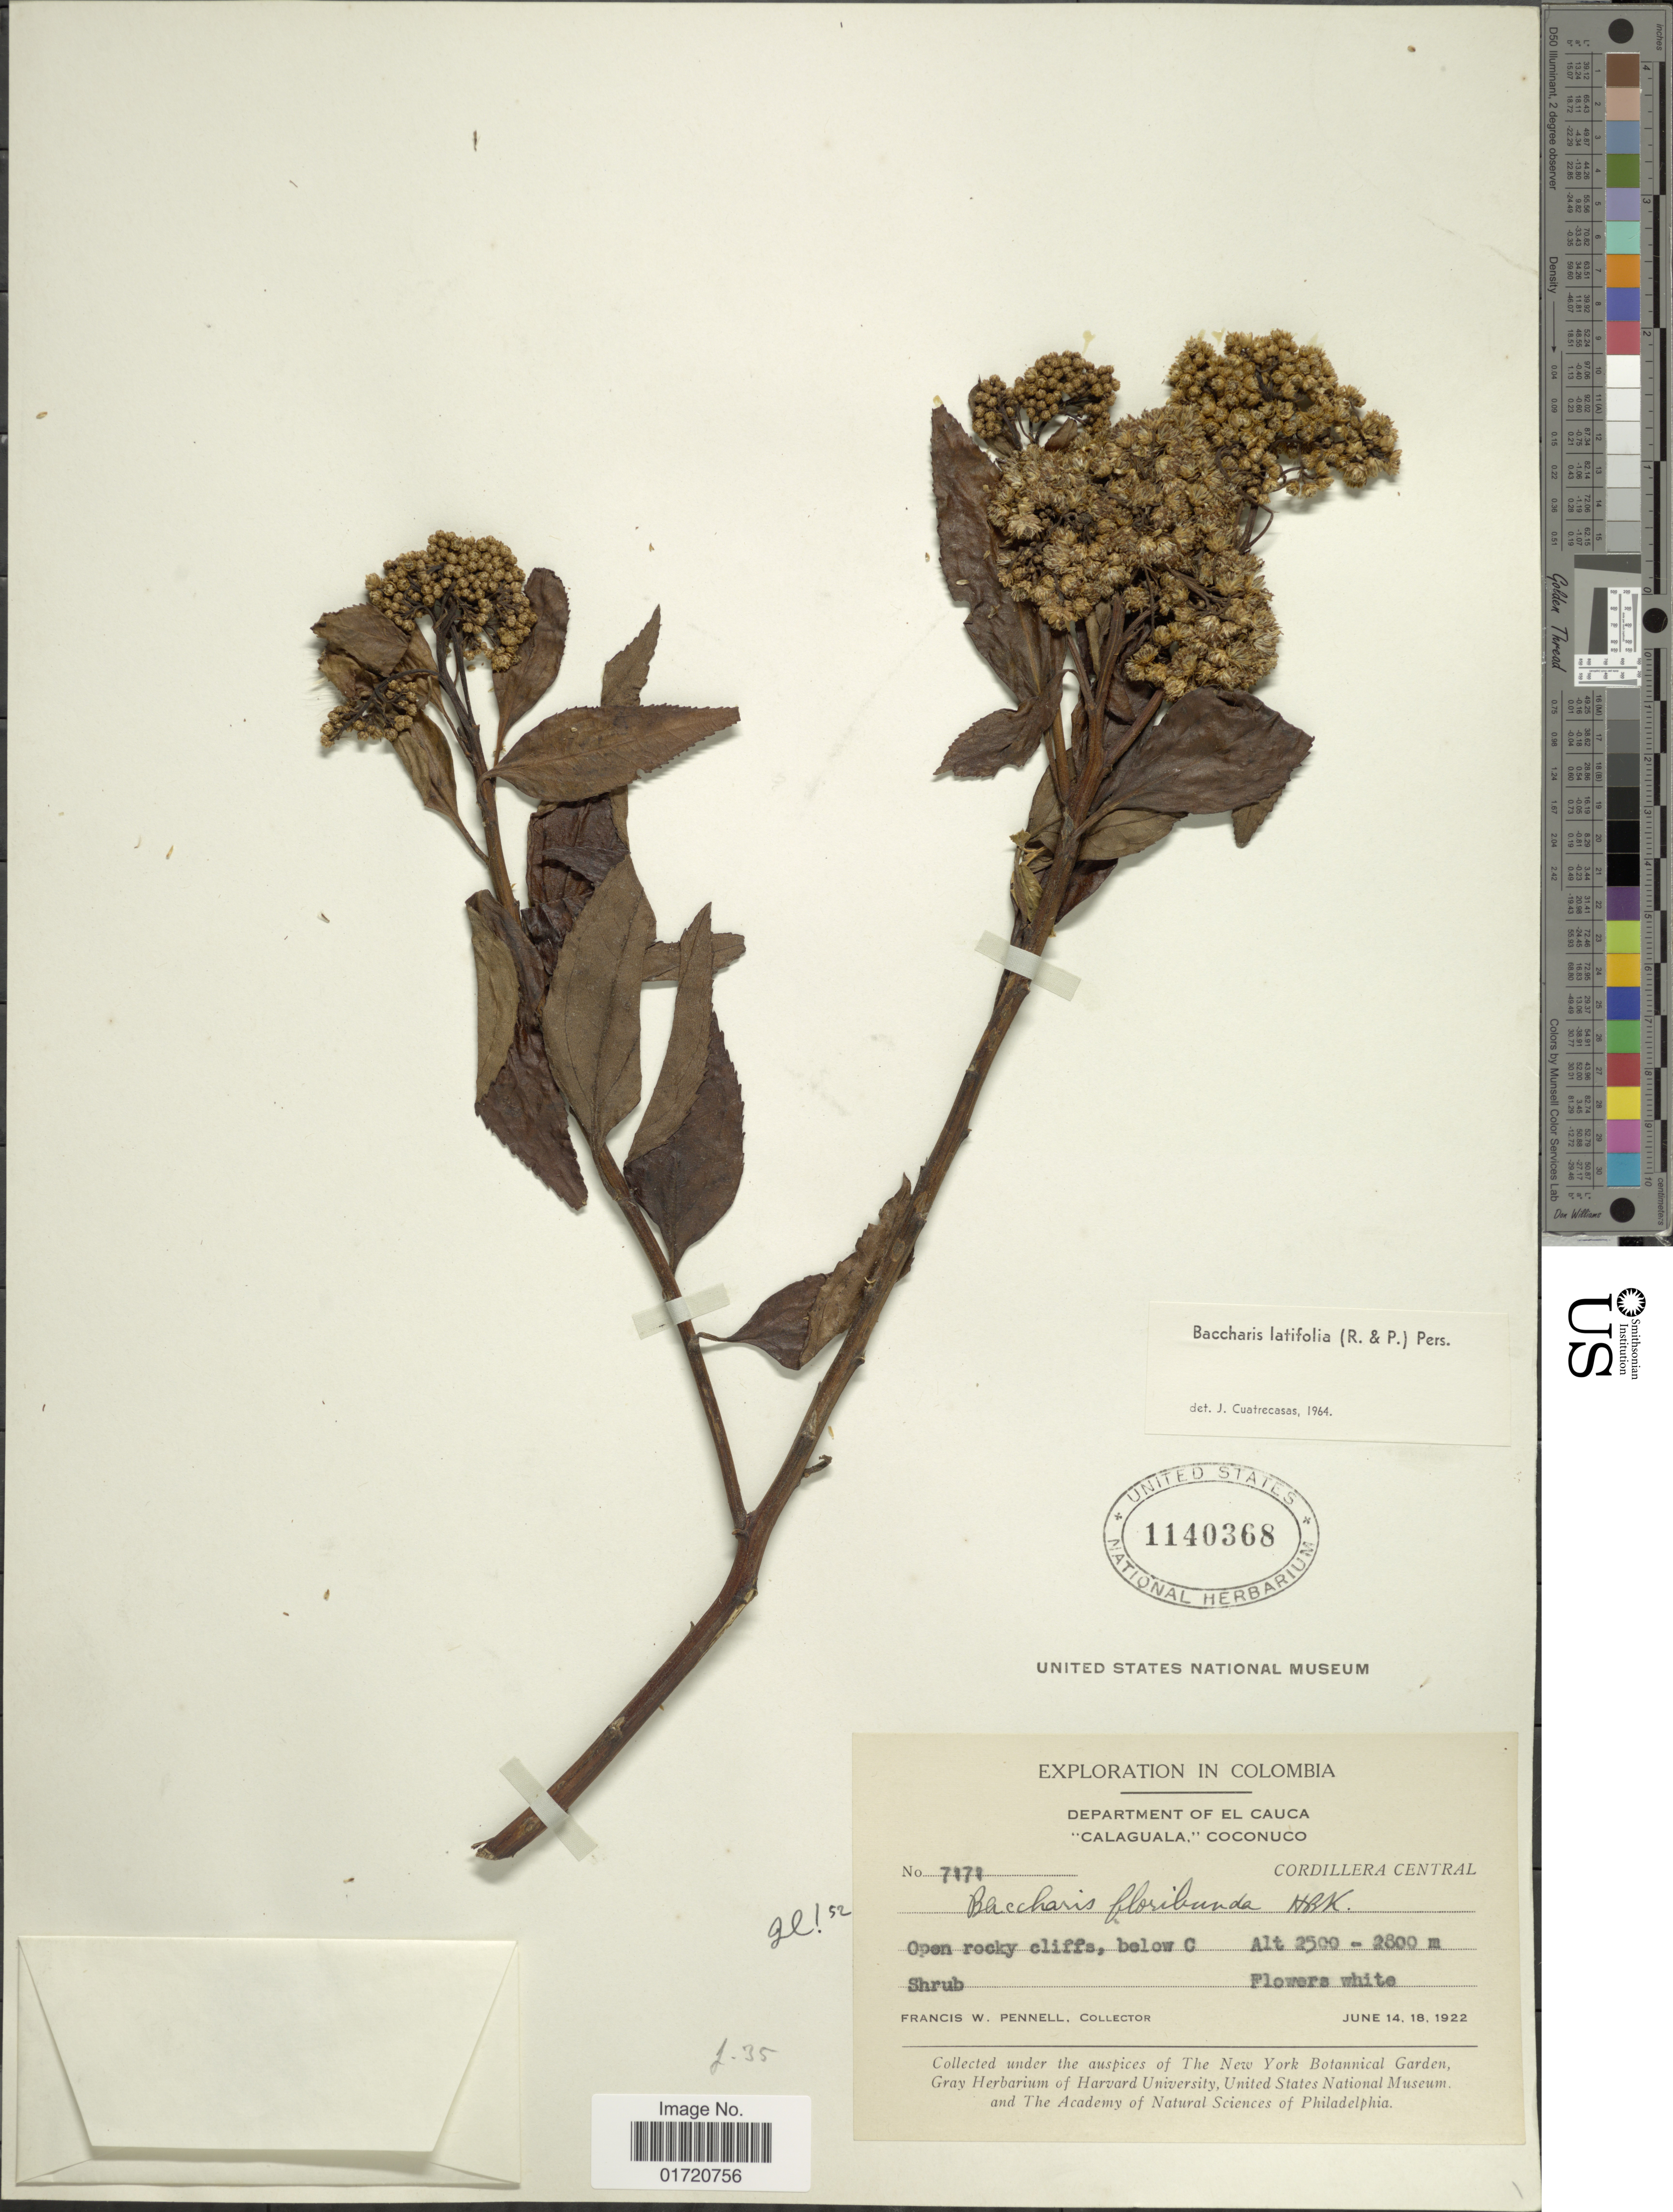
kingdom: Plantae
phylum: Tracheophyta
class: Magnoliopsida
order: Asterales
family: Asteraceae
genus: Baccharis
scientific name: Baccharis latifolia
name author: (Ruiz & Pav.) Pers.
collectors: F. W. Pennell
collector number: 7171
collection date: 1922-06-14/1922-06-18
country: Colombia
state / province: Cauca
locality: Calaguala, Coconuco, Cordillera Central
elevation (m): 2500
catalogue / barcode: US 1140368